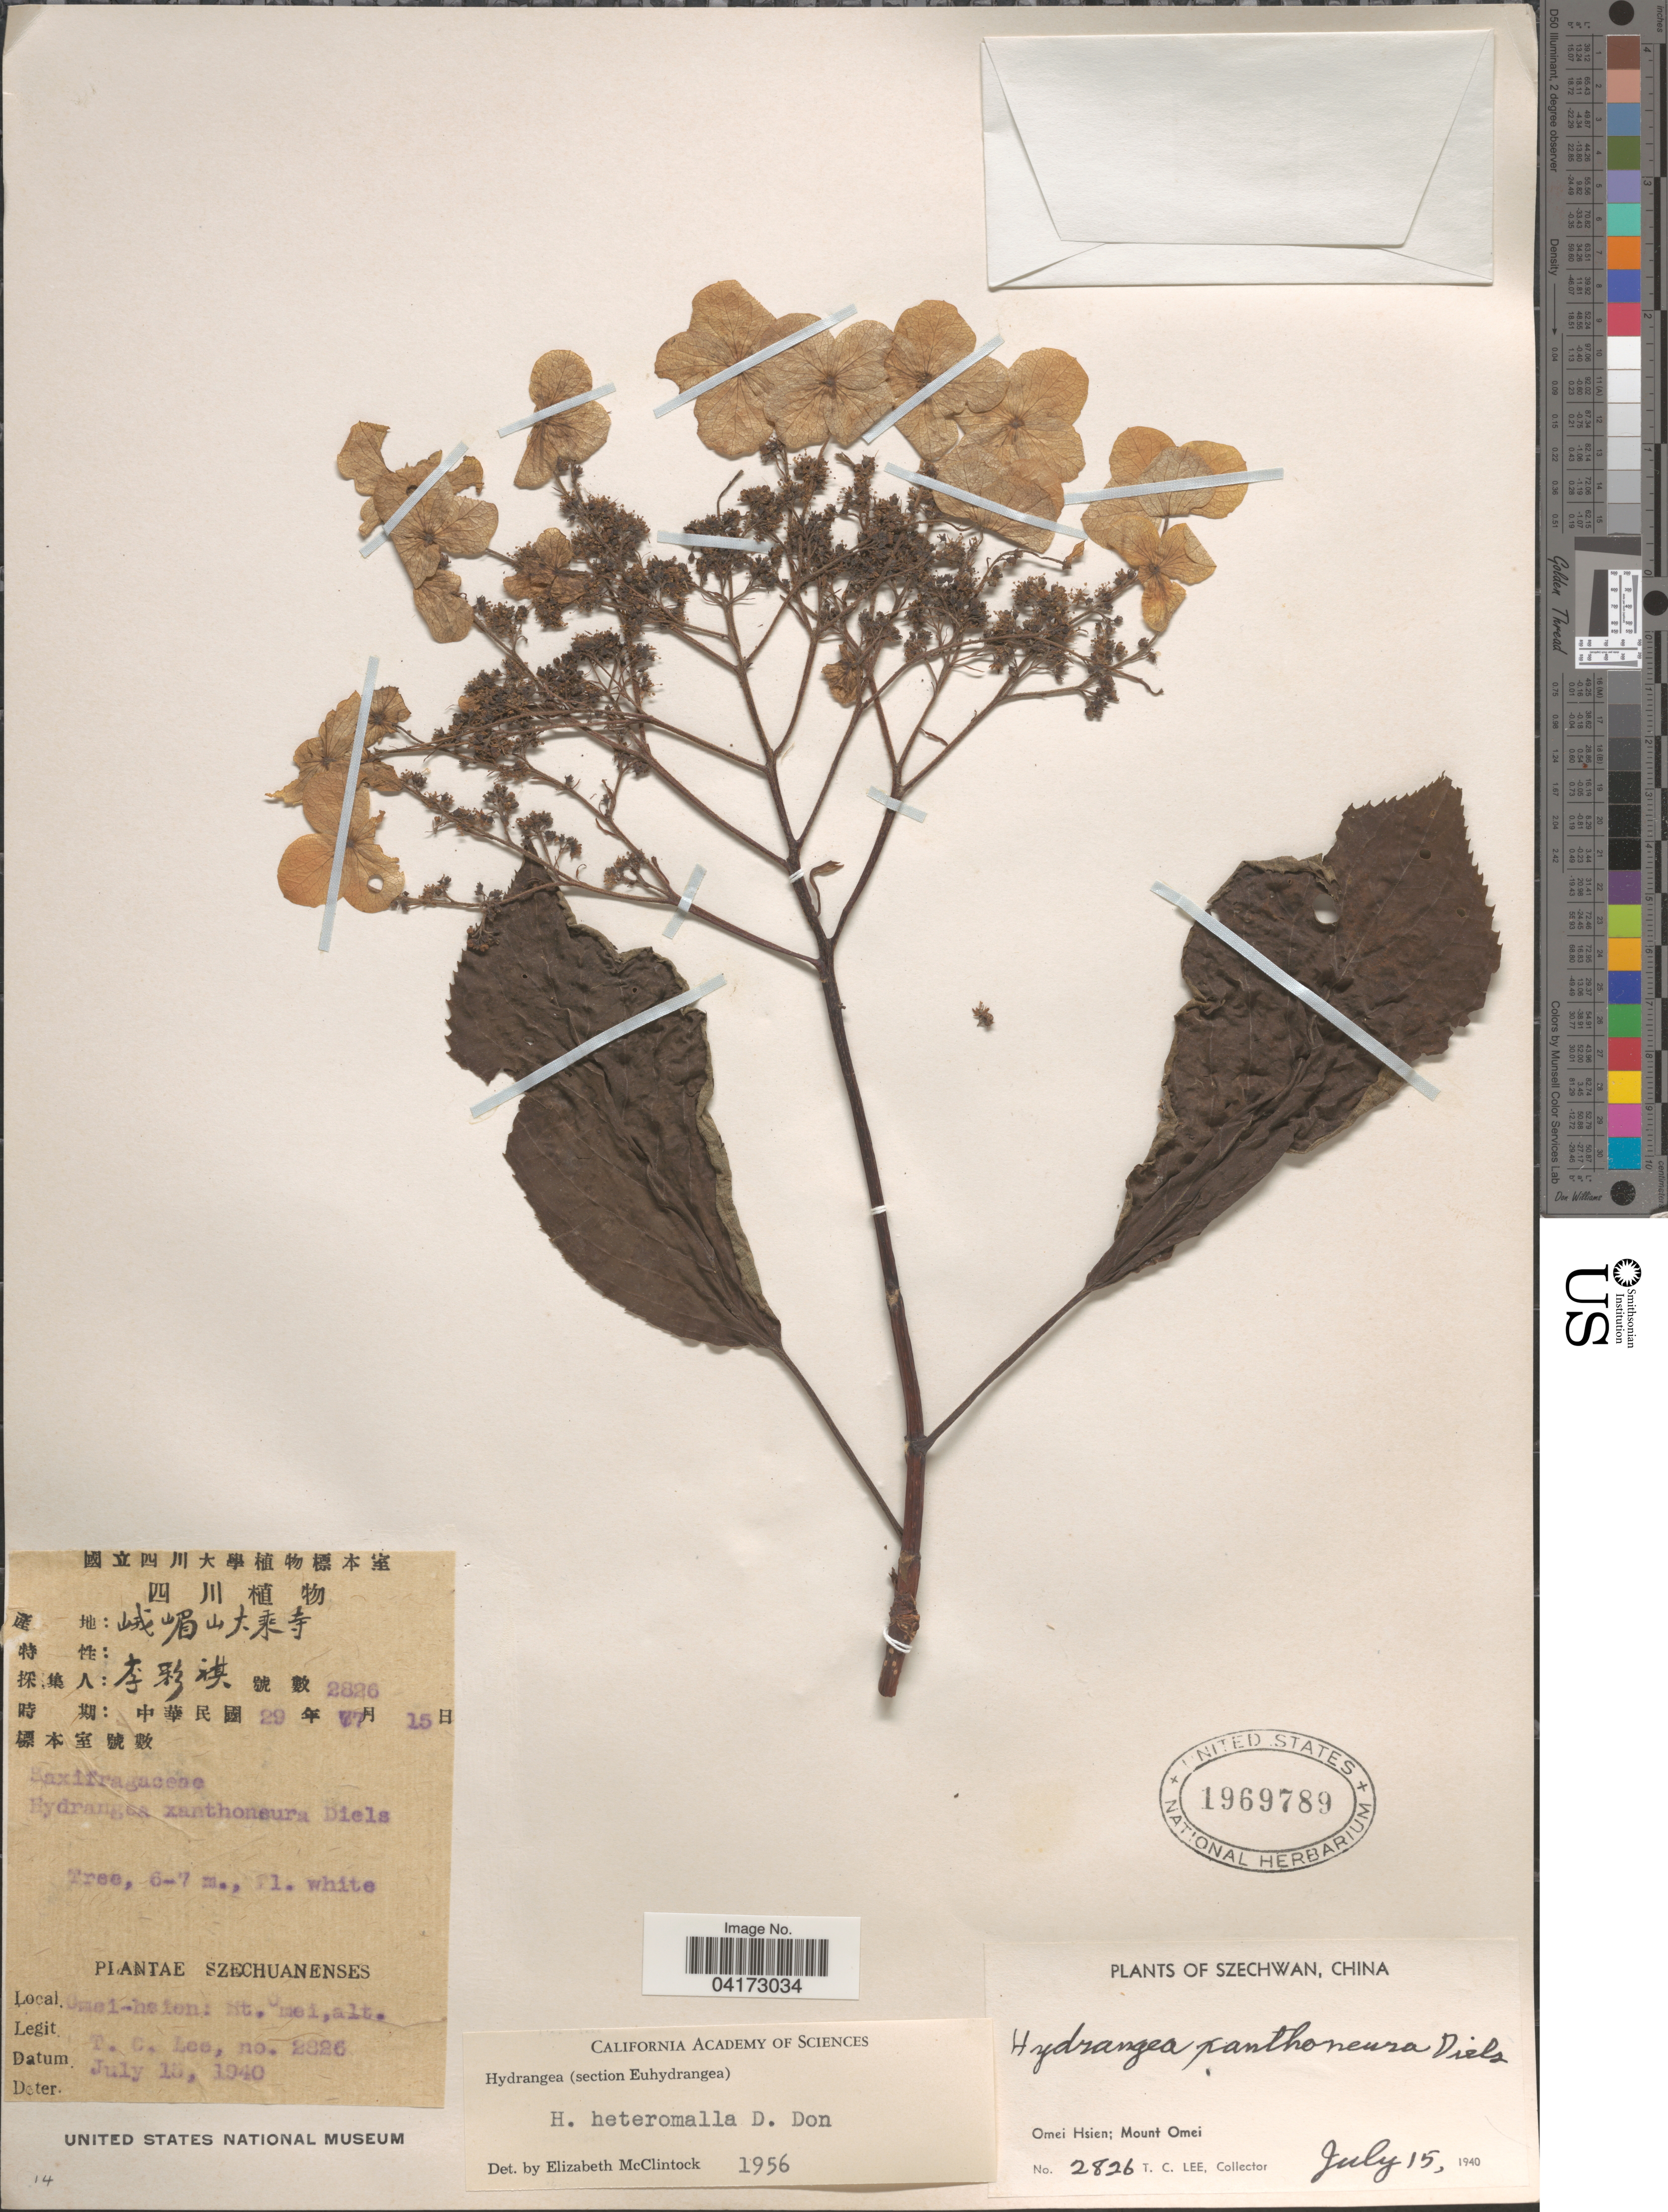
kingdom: Plantae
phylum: Tracheophyta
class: Magnoliopsida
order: Cornales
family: Hydrangeaceae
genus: Hydrangea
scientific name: Hydrangea heteromalla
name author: D. Don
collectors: T. Lee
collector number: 2826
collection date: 1940-07-15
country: China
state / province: Sichuan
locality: Szechwan. Omei Hsien; Mount Omei.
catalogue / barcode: US 1969789